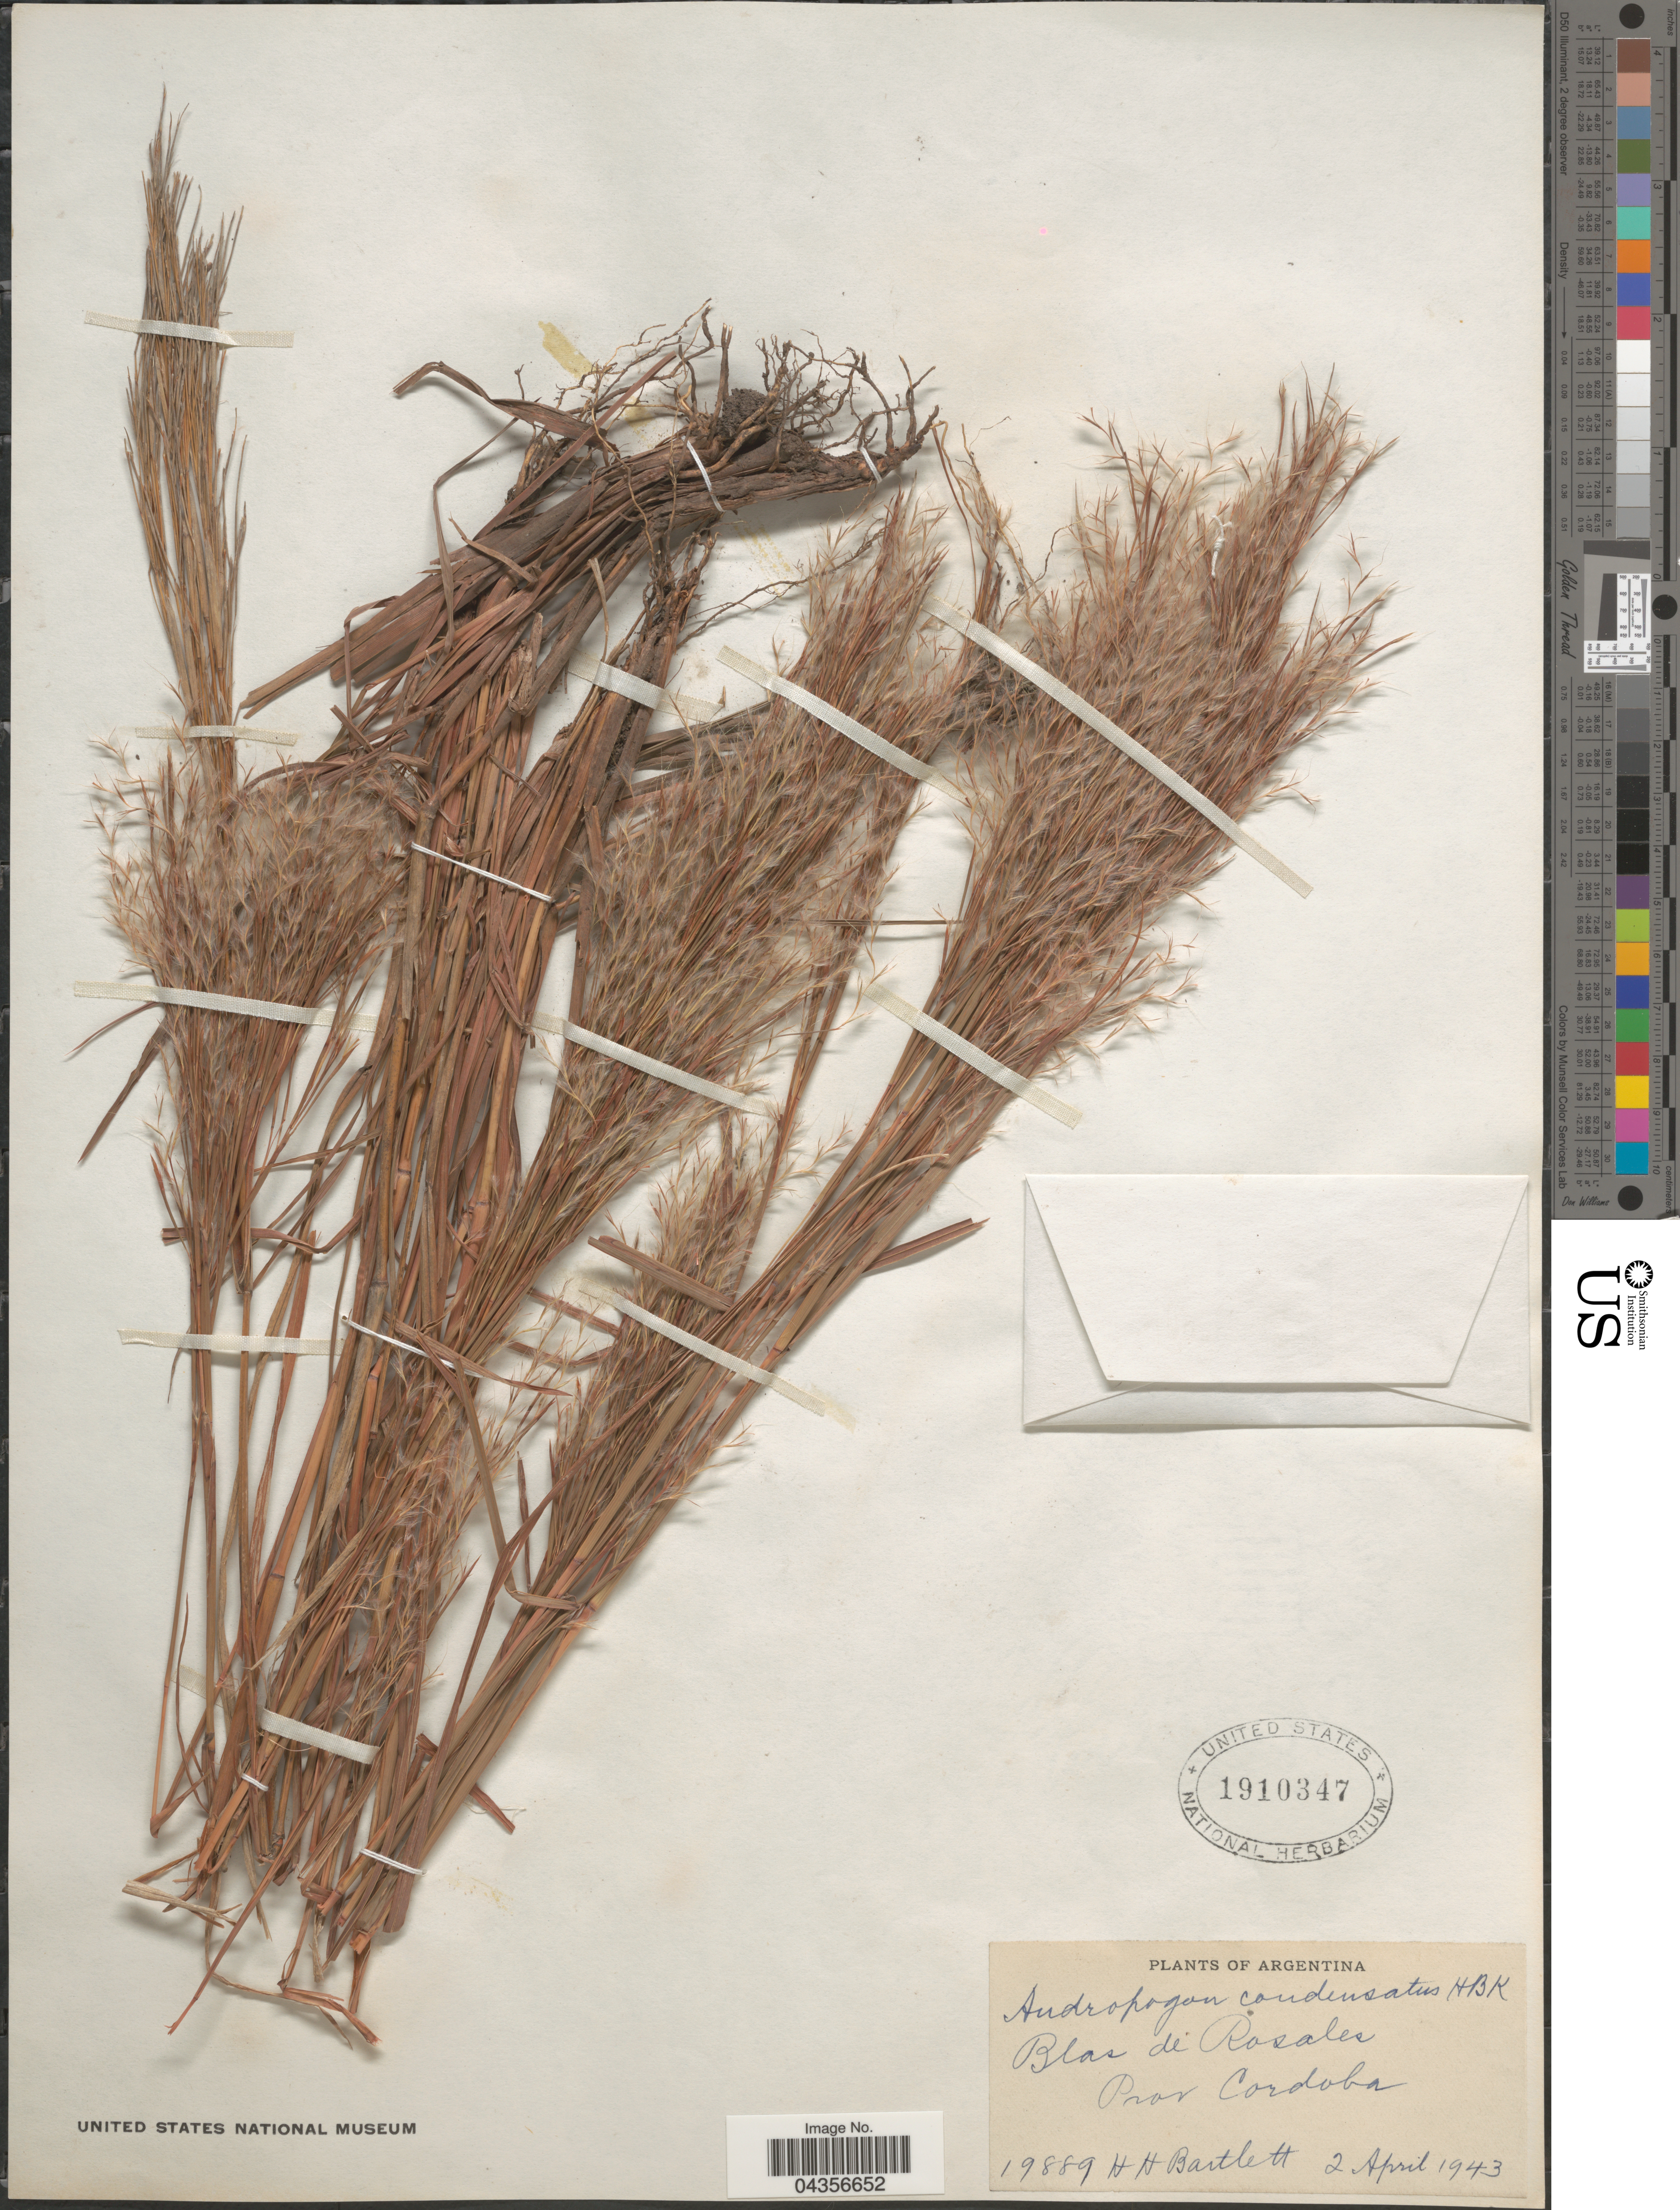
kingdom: Plantae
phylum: Tracheophyta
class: Liliopsida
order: Poales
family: Poaceae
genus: Schizachyrium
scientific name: Schizachyrium microstachyum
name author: (Desv. ex Ham.) Roseng. et al.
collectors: H. H. Bartlett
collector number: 19889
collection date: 1943-04-02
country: Argentina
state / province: Cordoba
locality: Blas de Rosales. Prov Cordoba.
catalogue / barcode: US 1910347